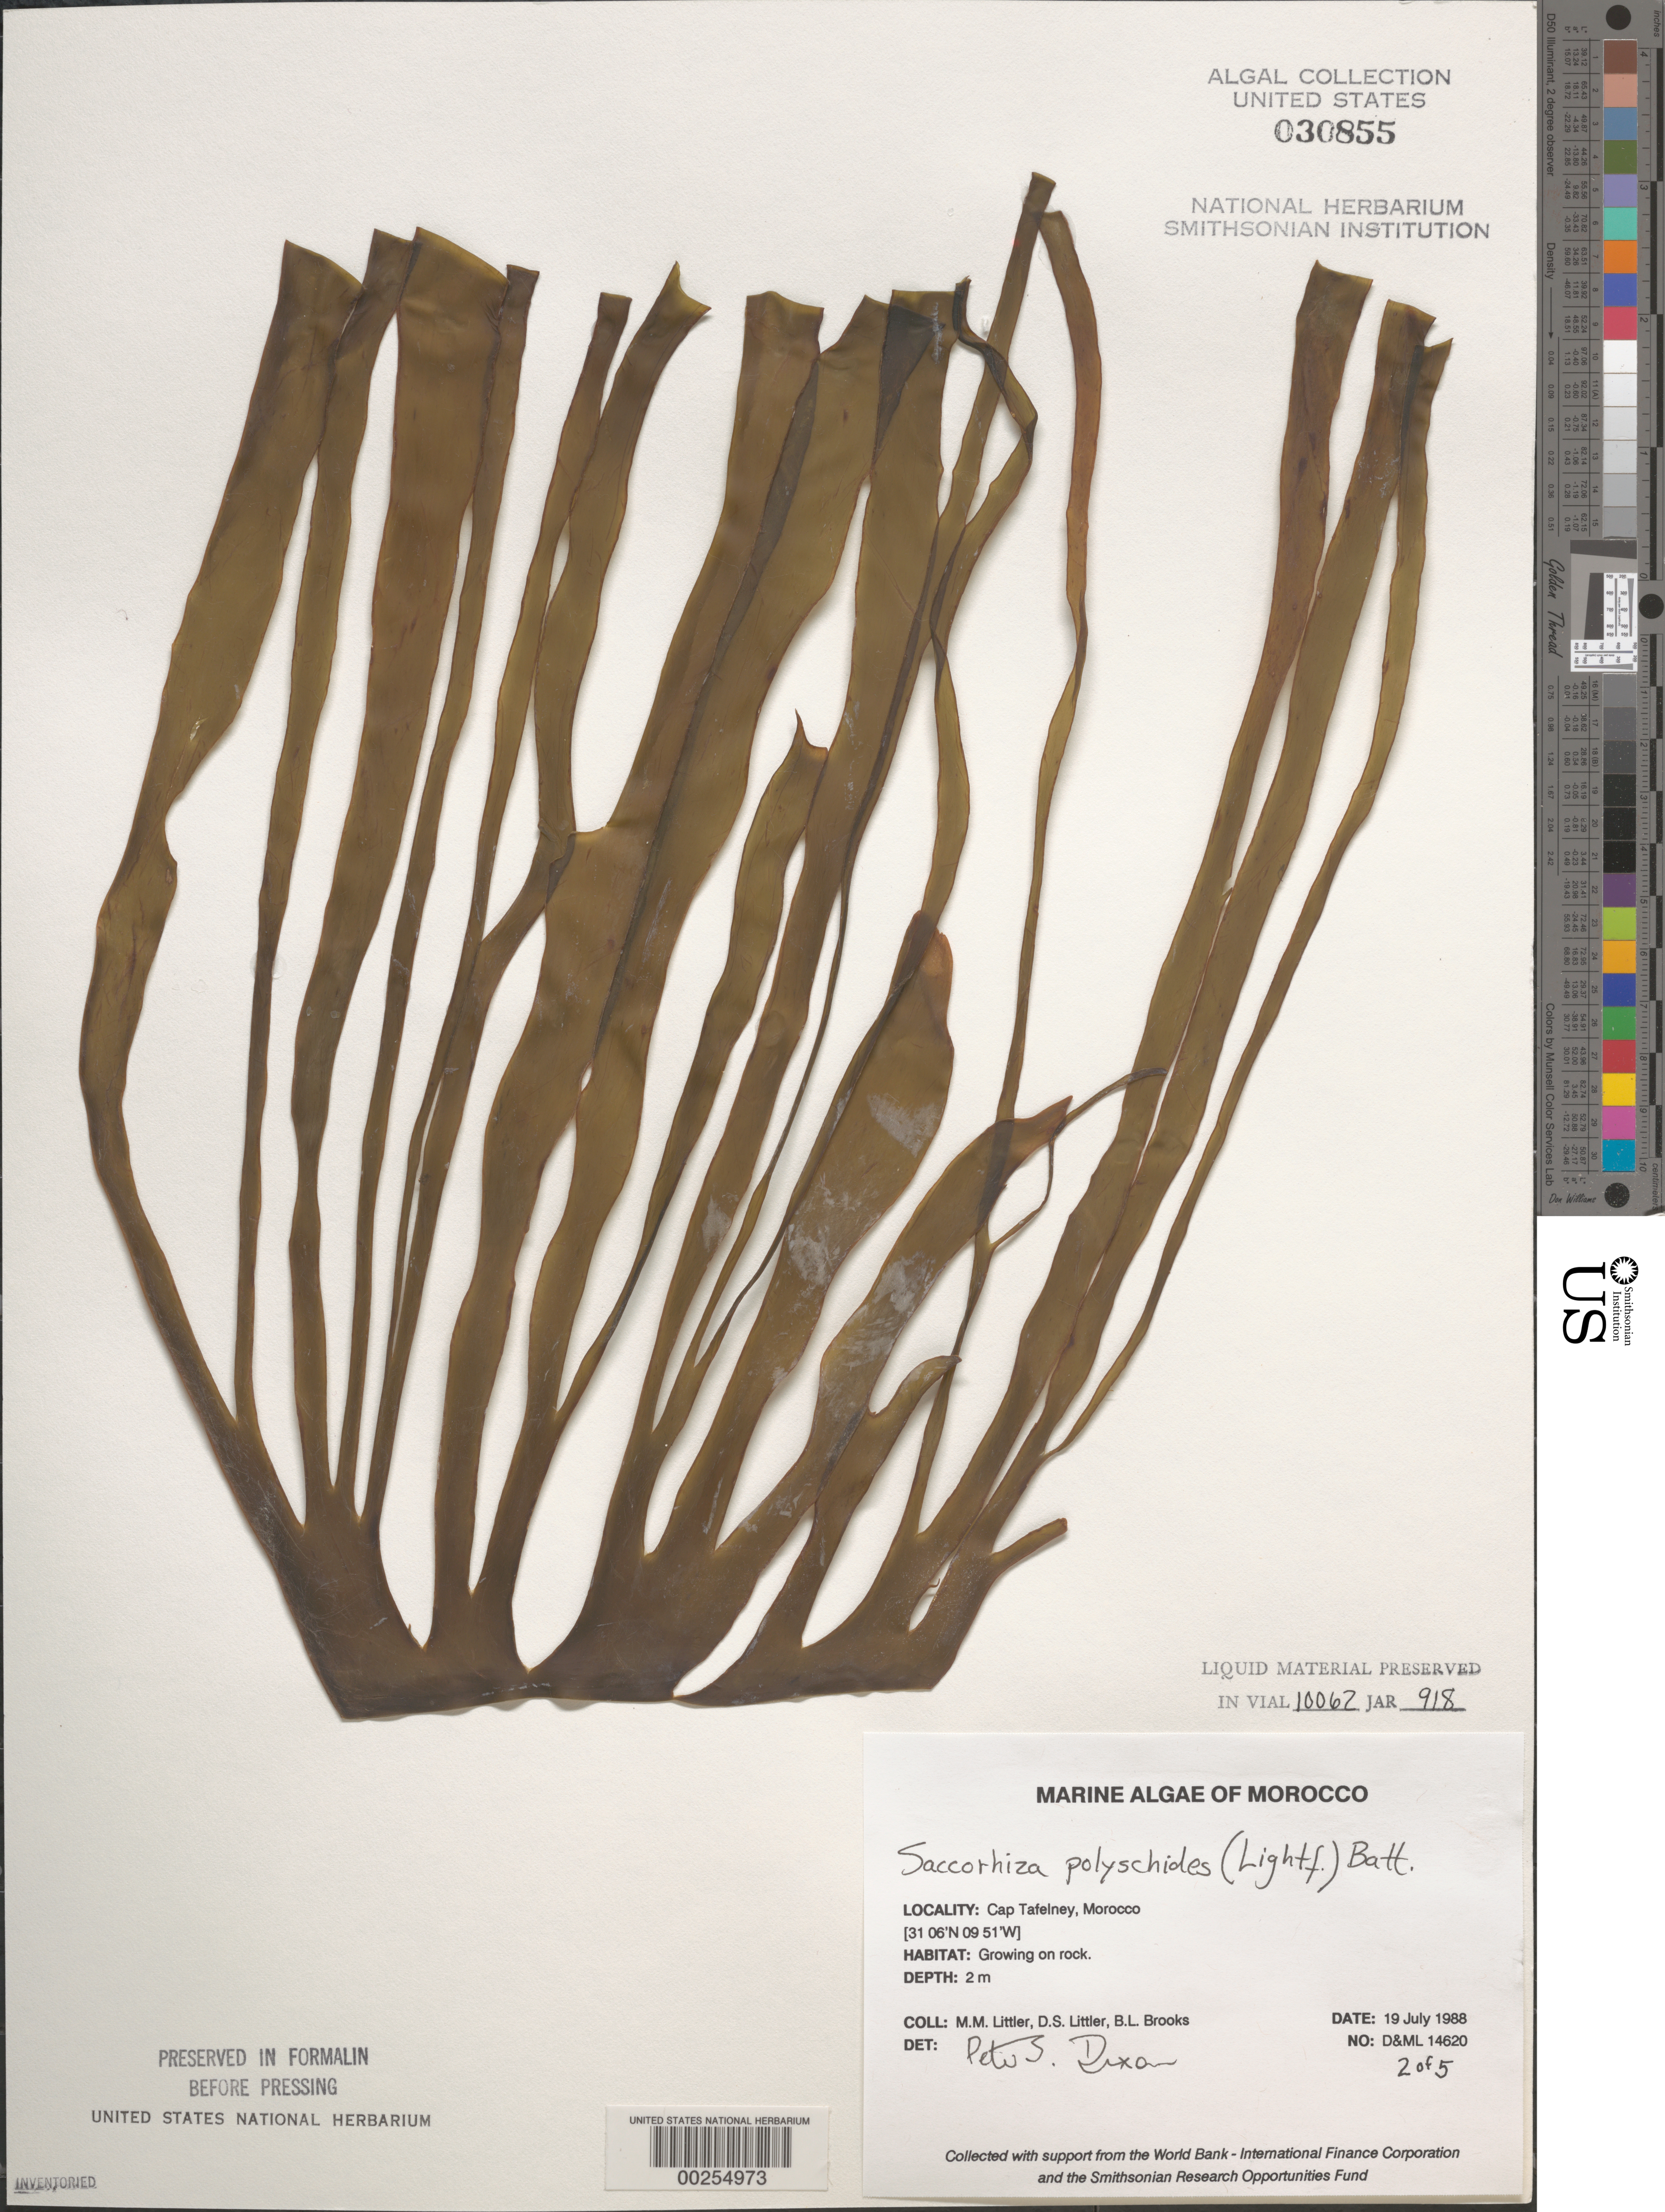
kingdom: Chromista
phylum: Foraminifera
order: Astrorhizida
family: Hyperamminidae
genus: Saccorhiza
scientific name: Saccorhiza polyschides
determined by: Dixon, P. S.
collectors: M. M. Littler, D. S. Littler & B. Brooks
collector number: D&ML 14620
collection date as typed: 19 Jul 1988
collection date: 1988-07-19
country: Morocco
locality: Cap Tafelney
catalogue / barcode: US 30855